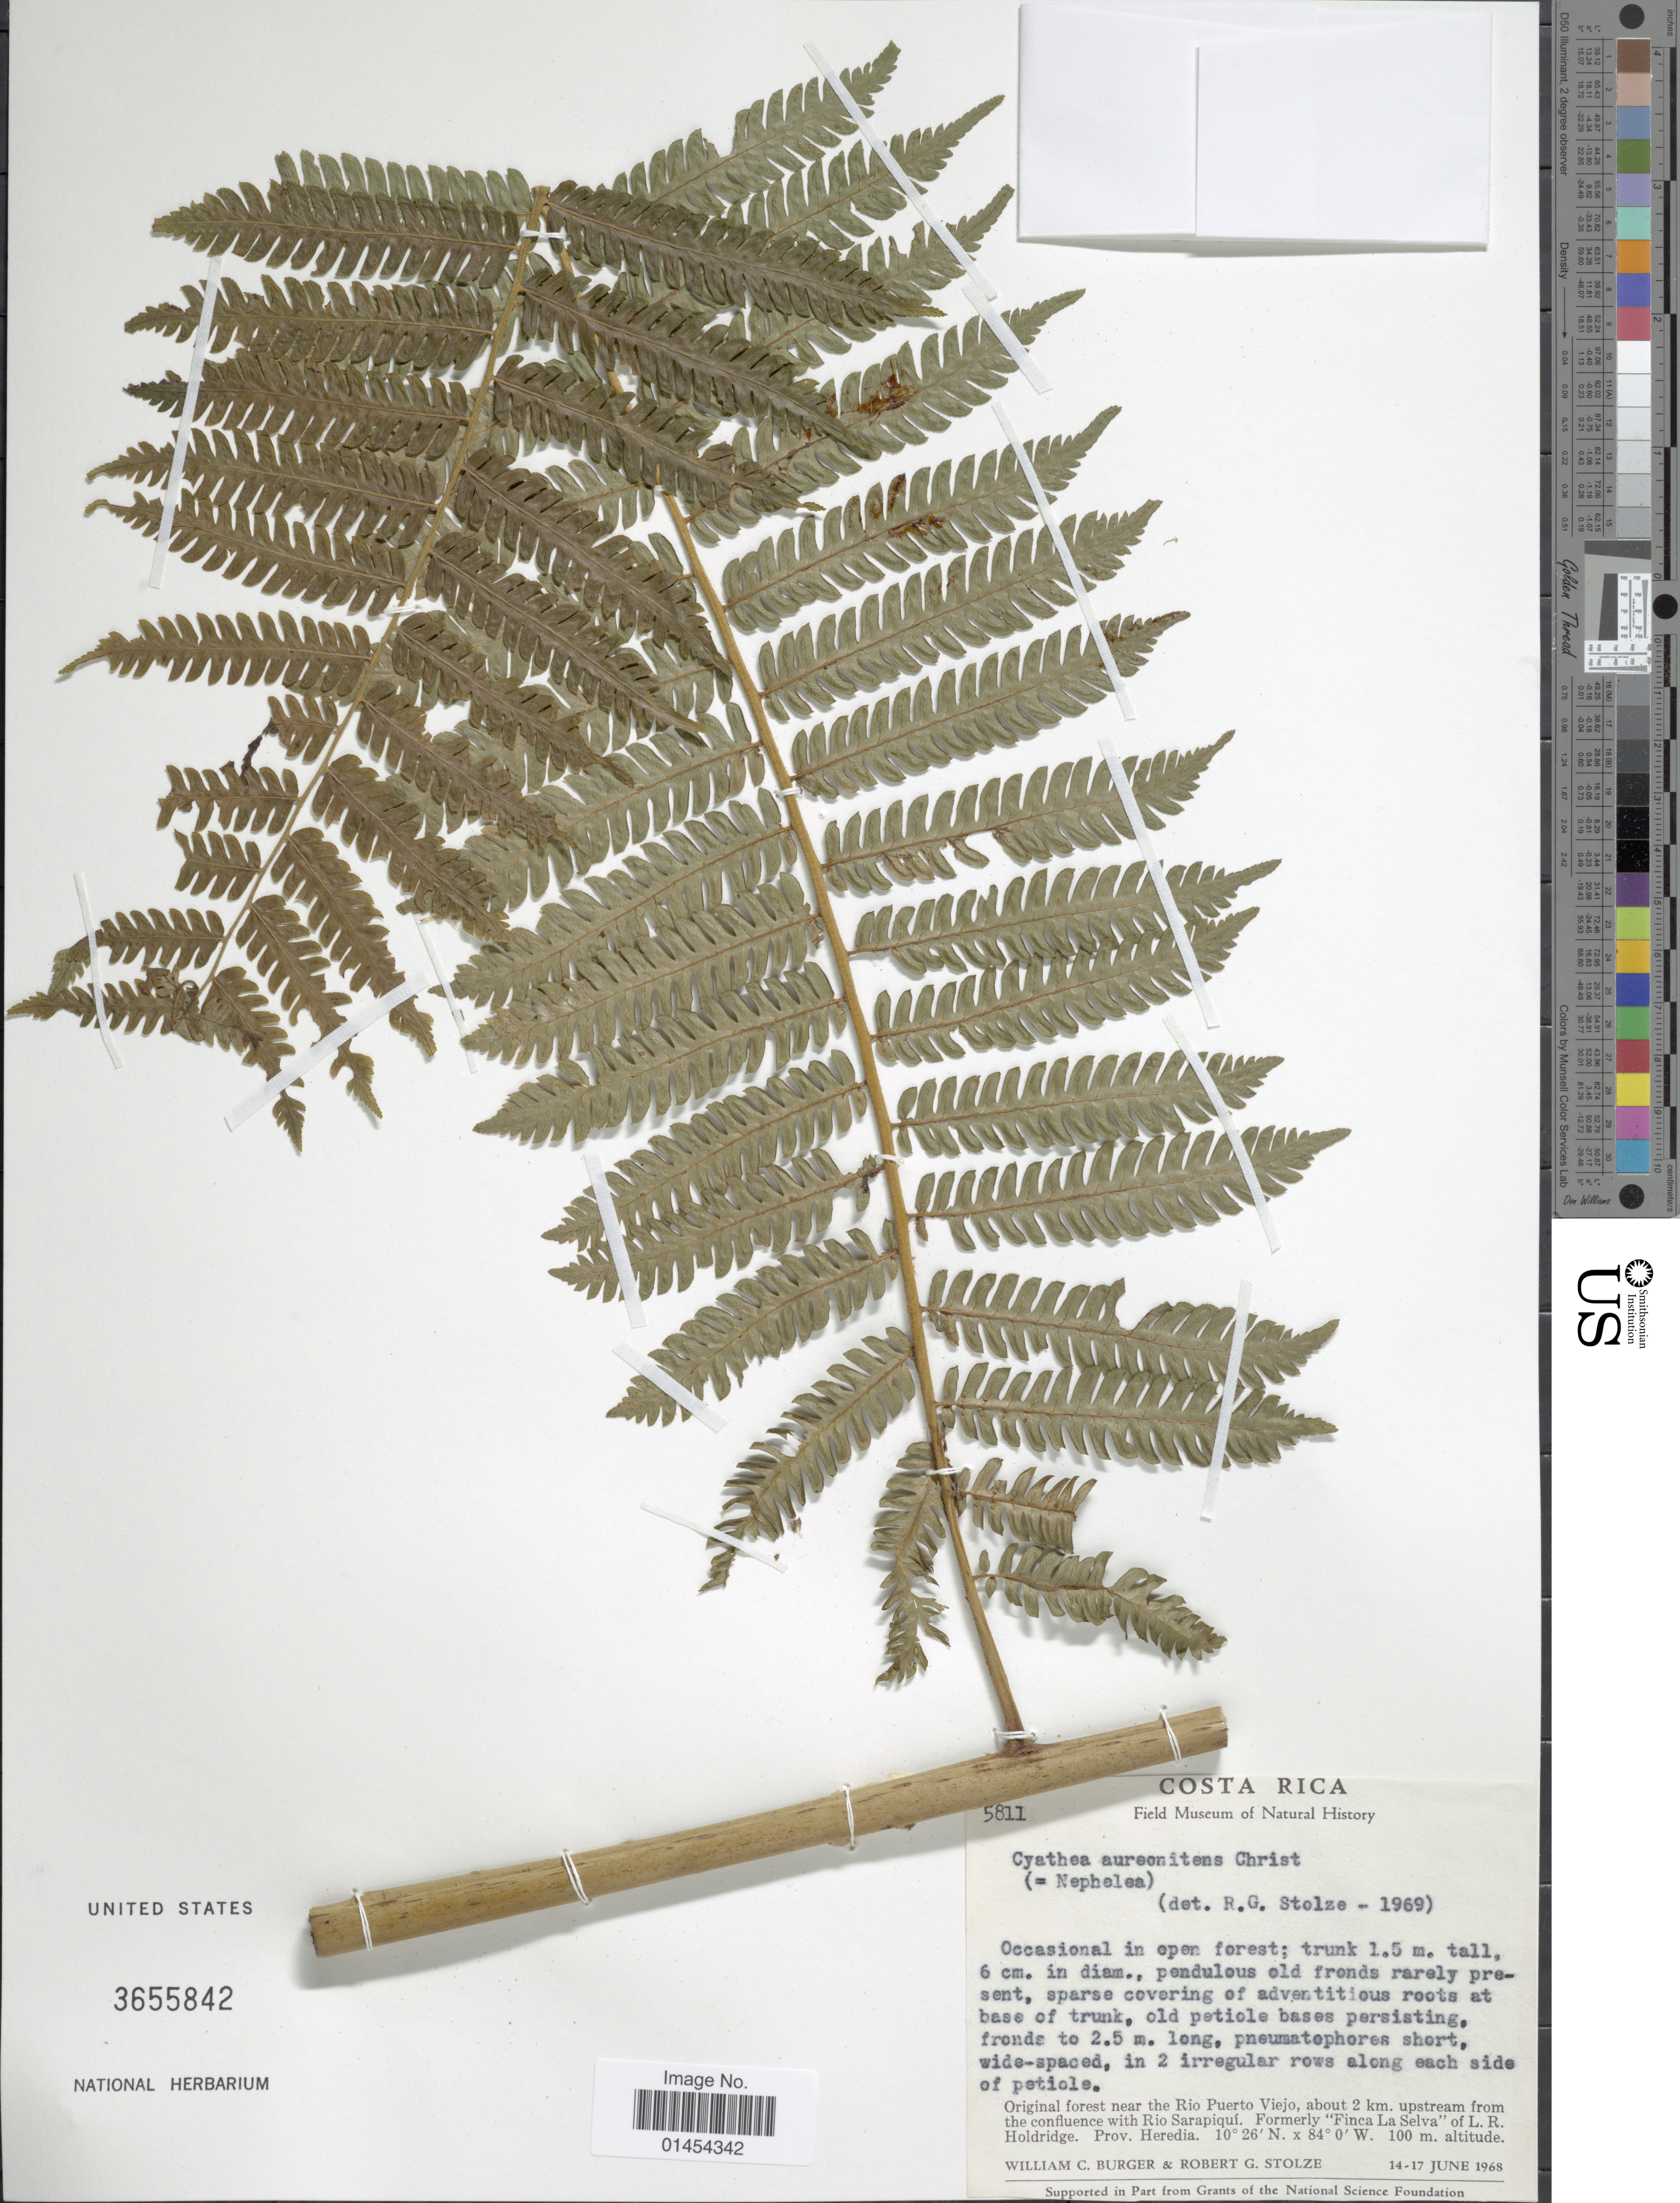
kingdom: Plantae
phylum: Tracheophyta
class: Polypodiopsida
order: Cyatheales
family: Cyatheaceae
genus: Alsophila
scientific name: Alsophila erinacea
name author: (H. Karst.) D.S. Conant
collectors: W. Burger & R. G. Stolze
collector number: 5811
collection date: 1968-06-14/1968-06-17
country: Costa Rica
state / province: Heredia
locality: Original forest near the Río Puerto Viejo, about 2 km. upstream from the confluence with Rio Sarapiquí. Formerly "Finca La Selva" of L.R. Holdridge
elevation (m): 100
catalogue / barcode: US 3655842